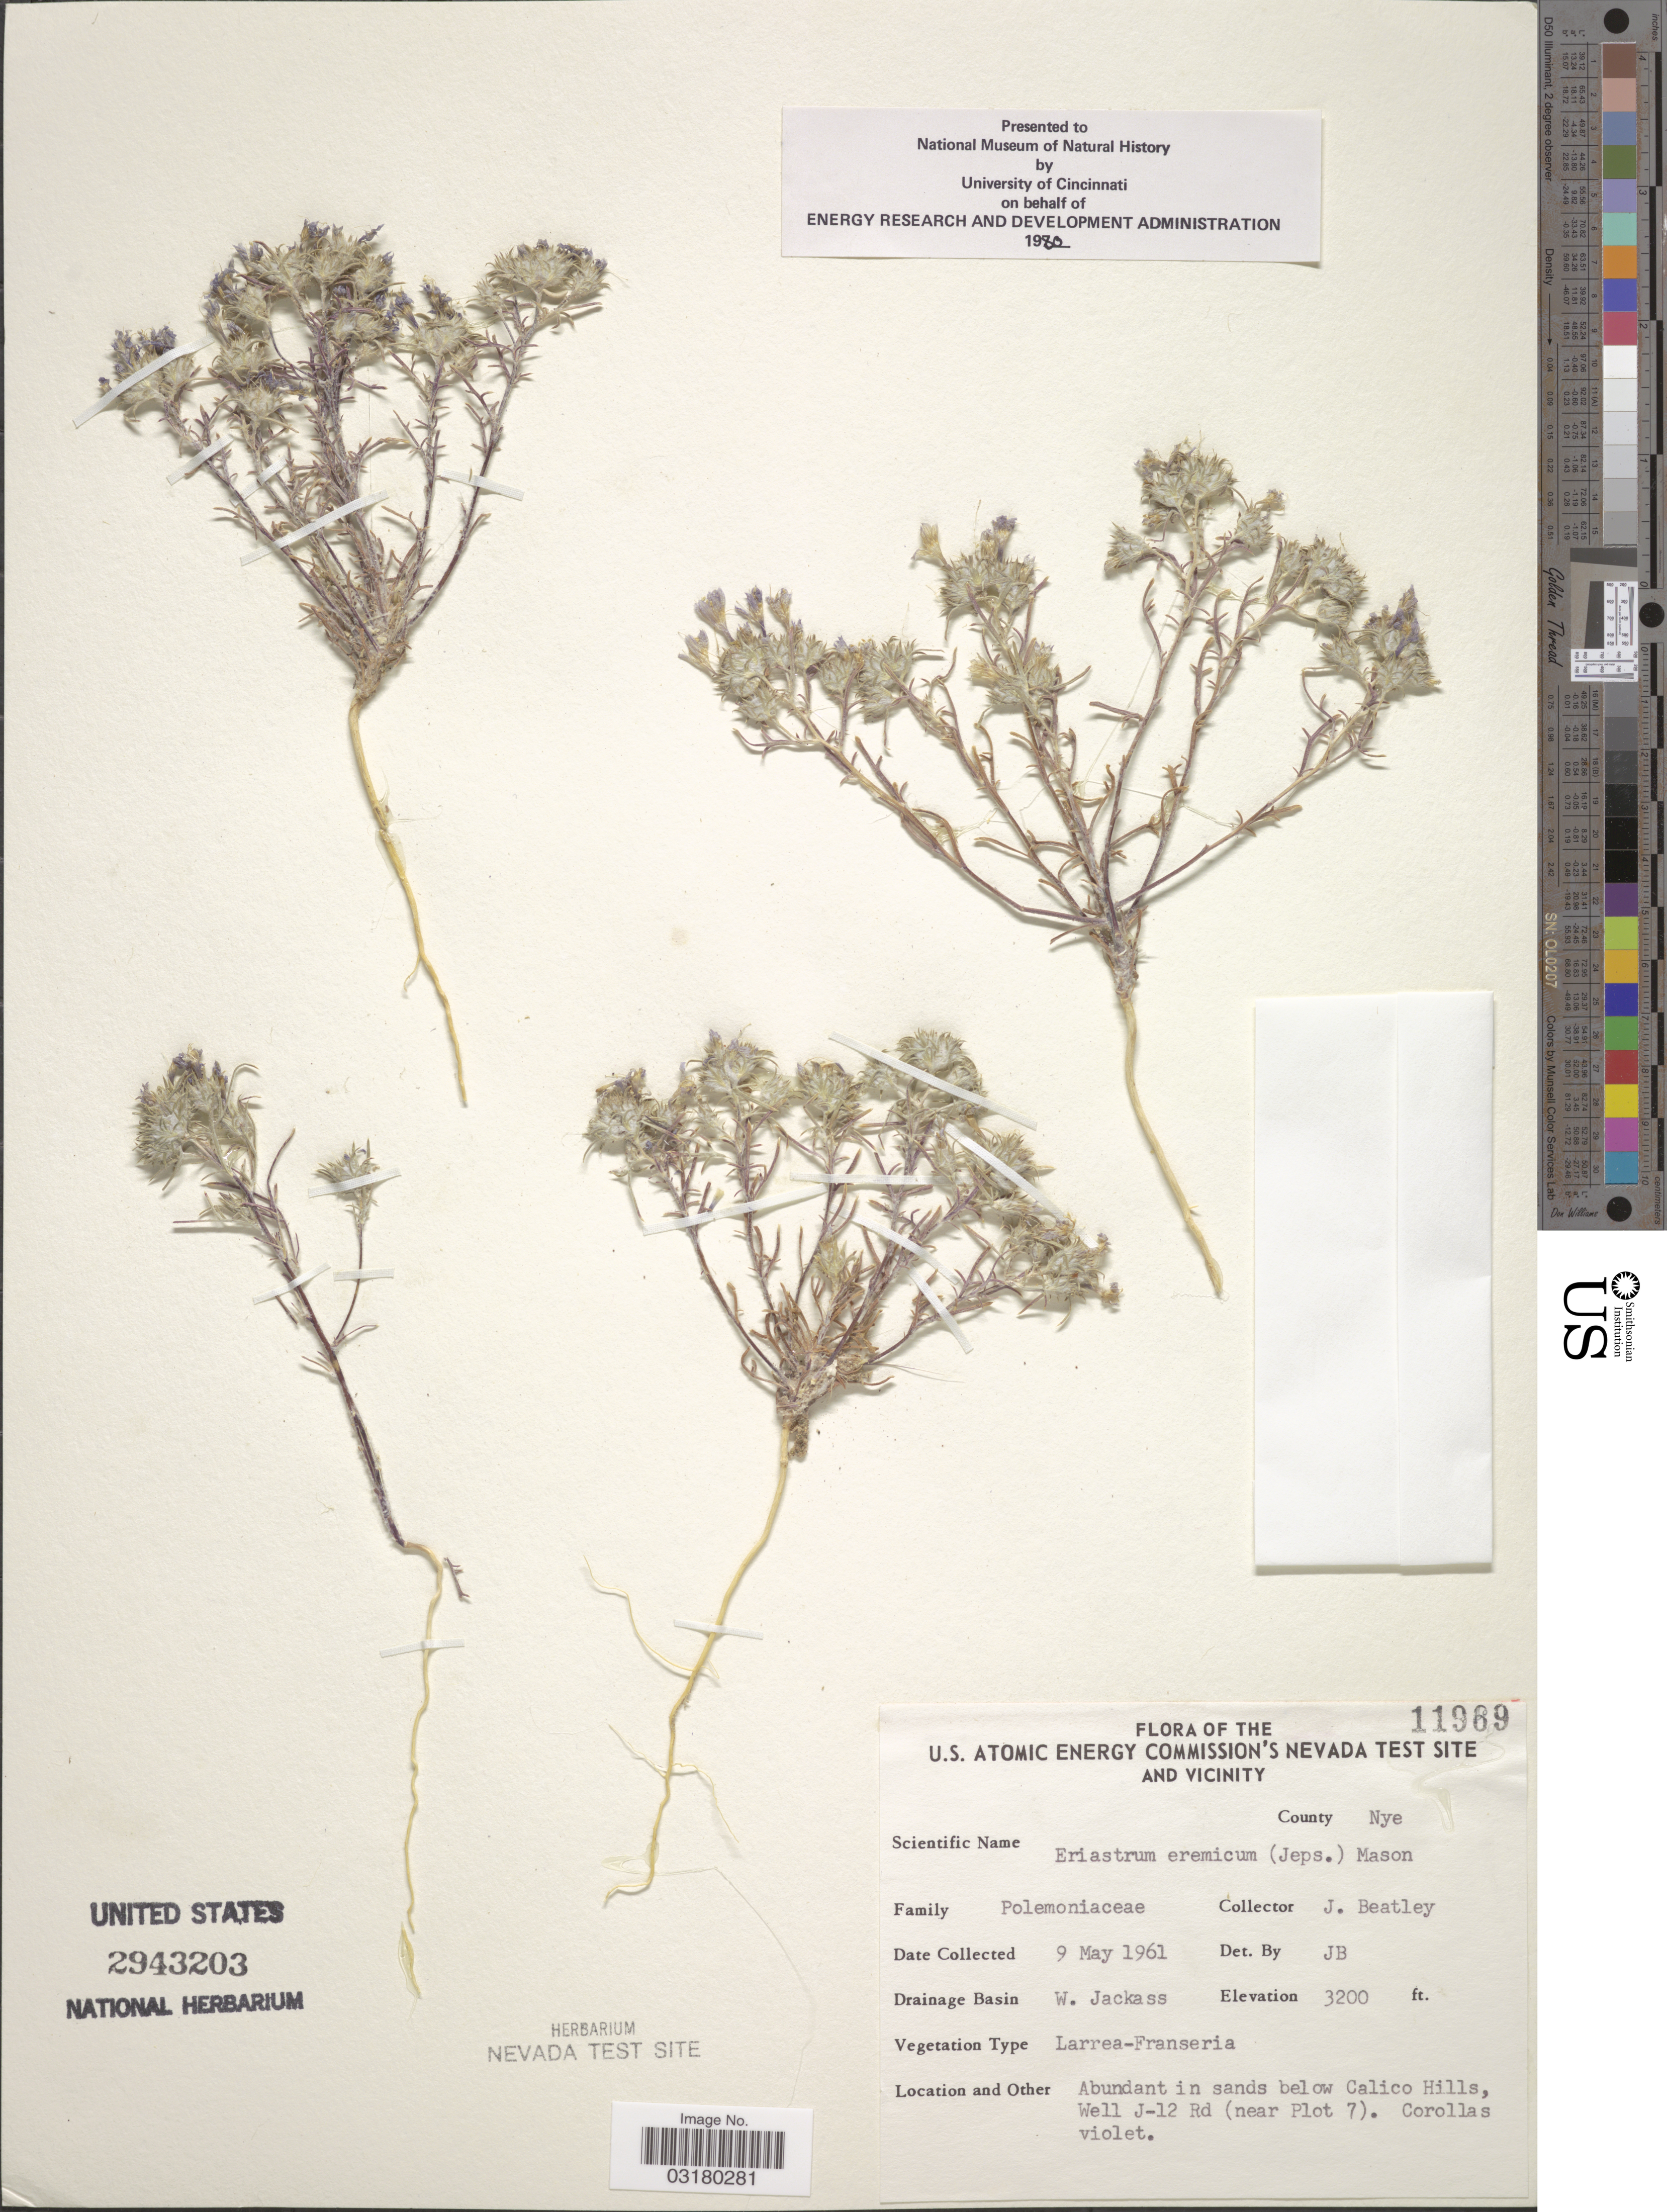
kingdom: Plantae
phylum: Tracheophyta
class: Magnoliopsida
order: Ericales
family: Polemoniaceae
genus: Eriastrum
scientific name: Eriastrum eremicum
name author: (Jeps.) H. Mason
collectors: J. C. Beatley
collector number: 11969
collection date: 1961-05-09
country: United States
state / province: Nevada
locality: The U.S. Atomic Energy Commission's Nevada Test Site and Vicinity. County Nye. Drainage Basin W. Jackass. Abundant in sands below Calico Hills, Well J-12 Rd (near Plot 7).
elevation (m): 975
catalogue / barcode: US 2943203